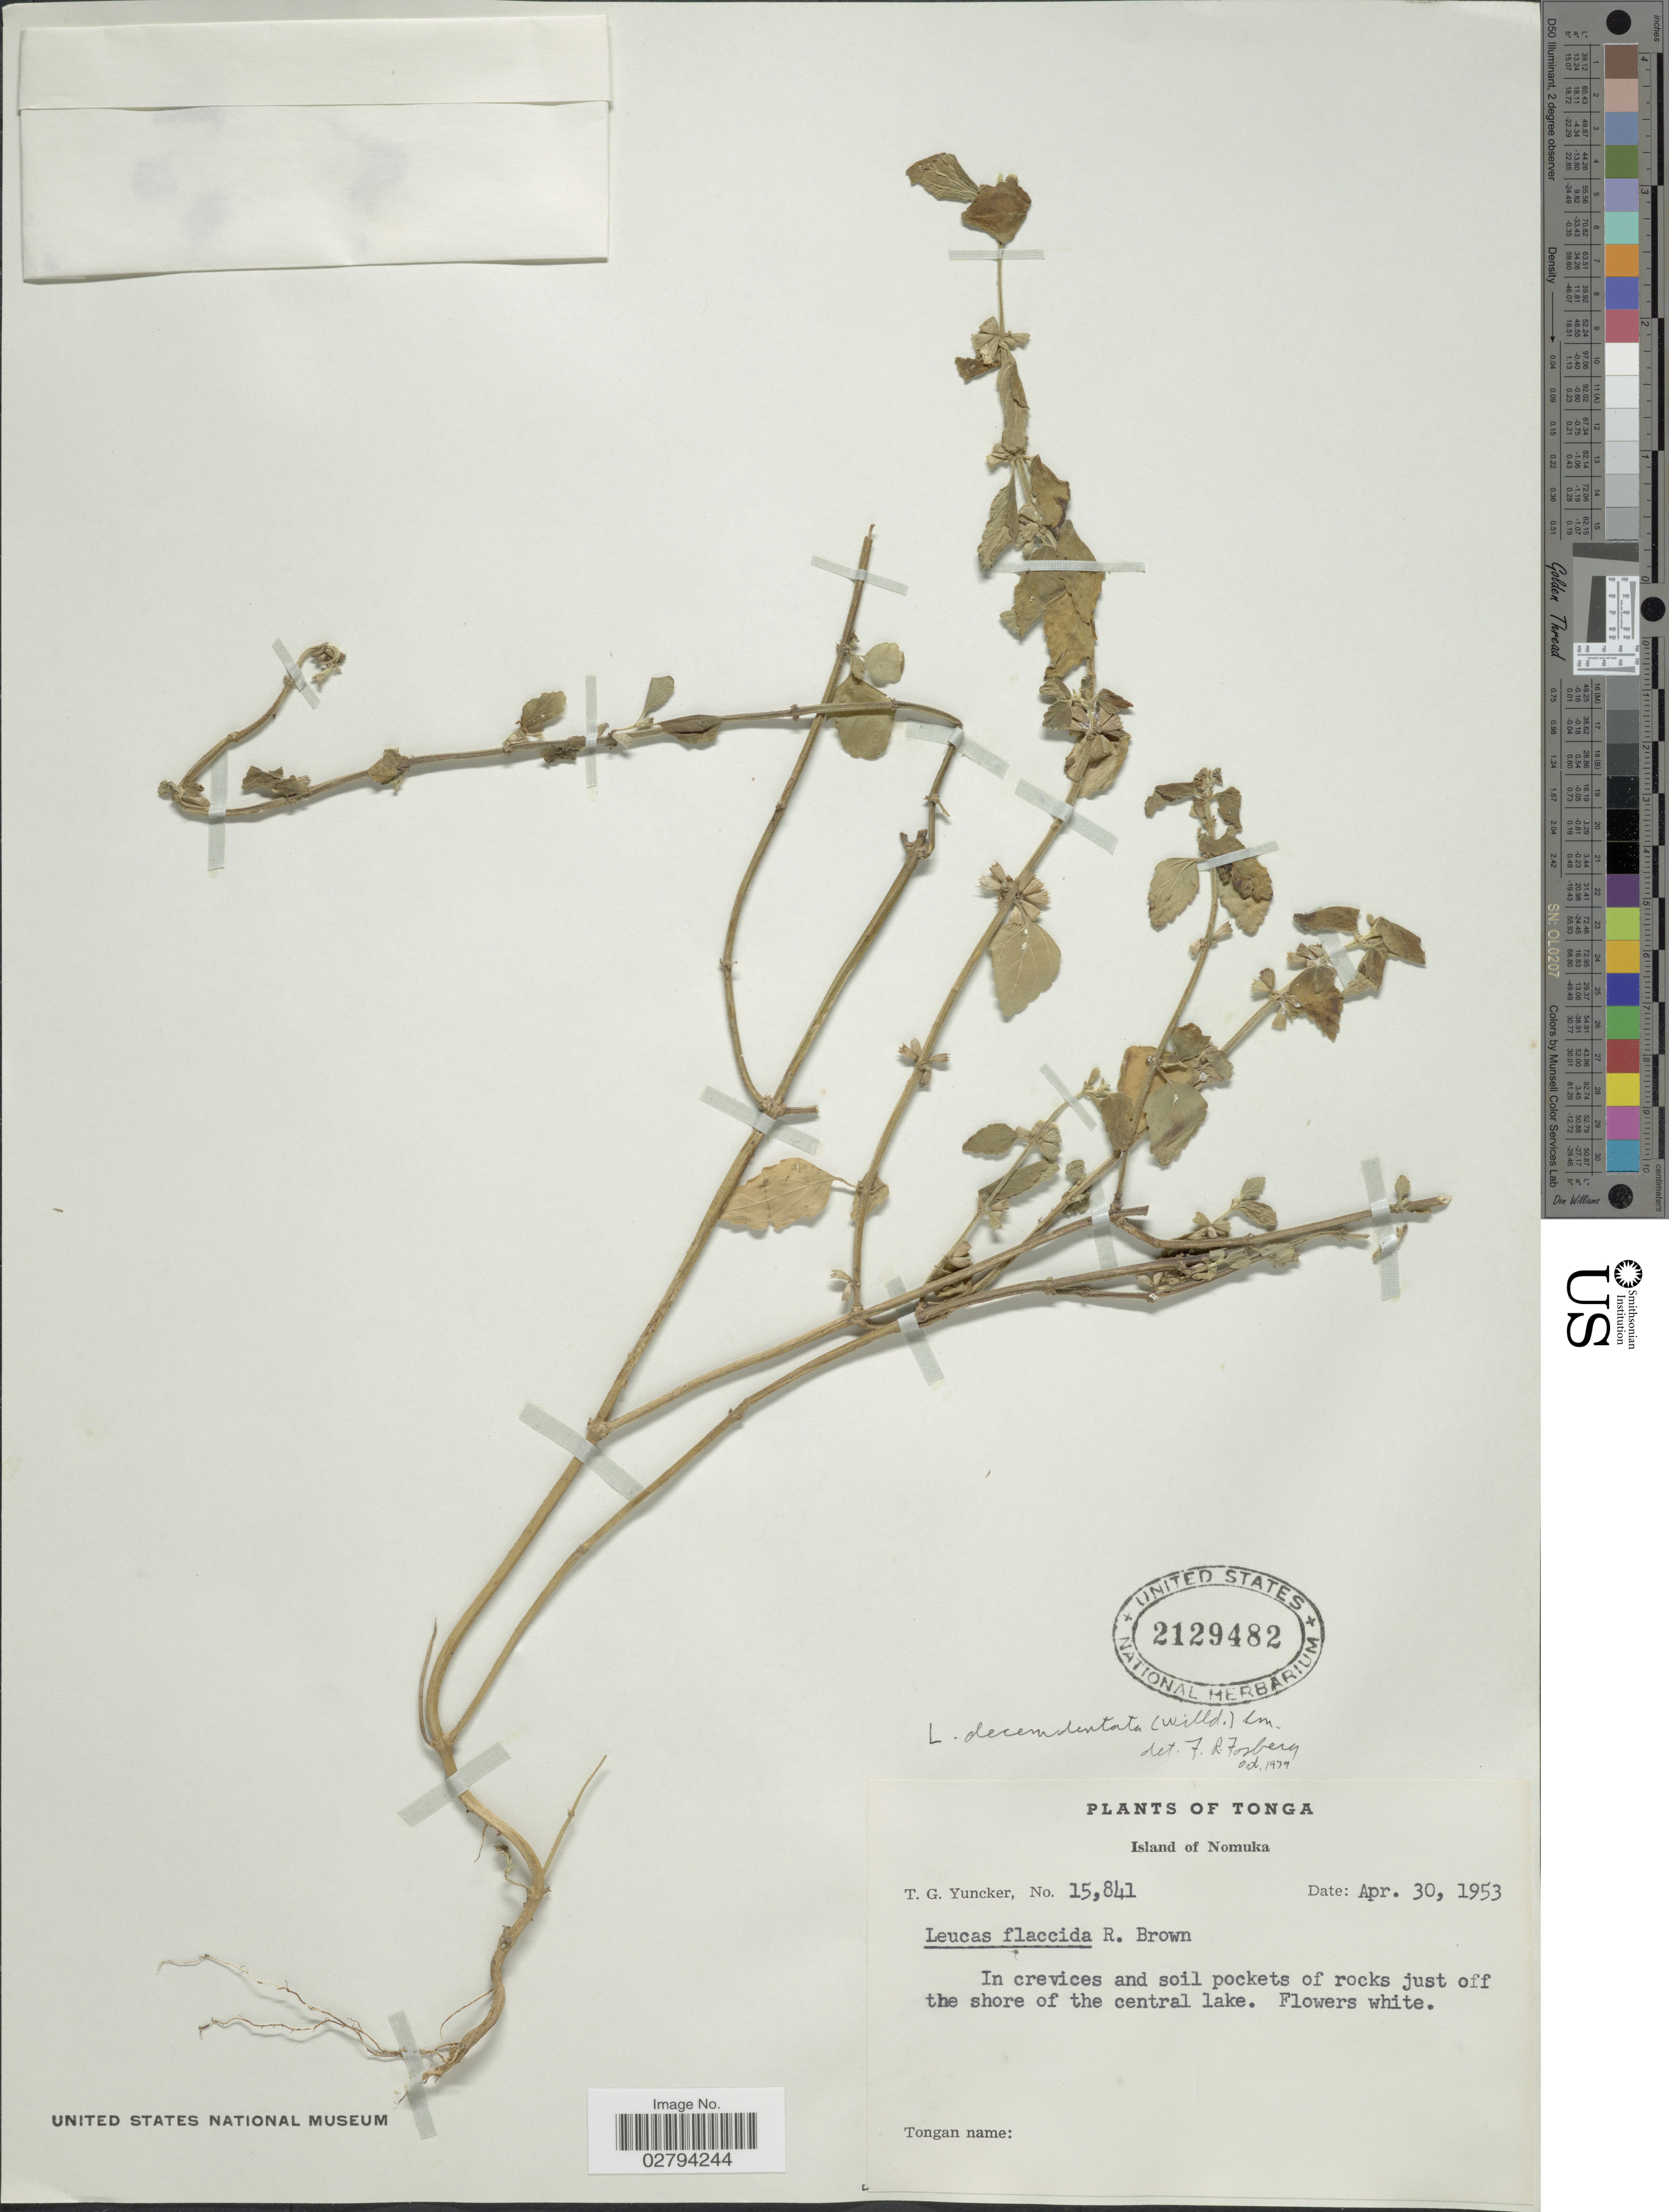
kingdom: Plantae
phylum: Tracheophyta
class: Magnoliopsida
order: Lamiales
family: Lamiaceae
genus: Leucas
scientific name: Leucas decemdentata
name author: (Willd.) Sm.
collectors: T. G. Yuncker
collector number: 15841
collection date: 1953-04-30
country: Tonga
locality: Island of Nomuka, In crevices and soil pockets of rocks just off the shore of the central lake.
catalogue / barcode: US 2129482